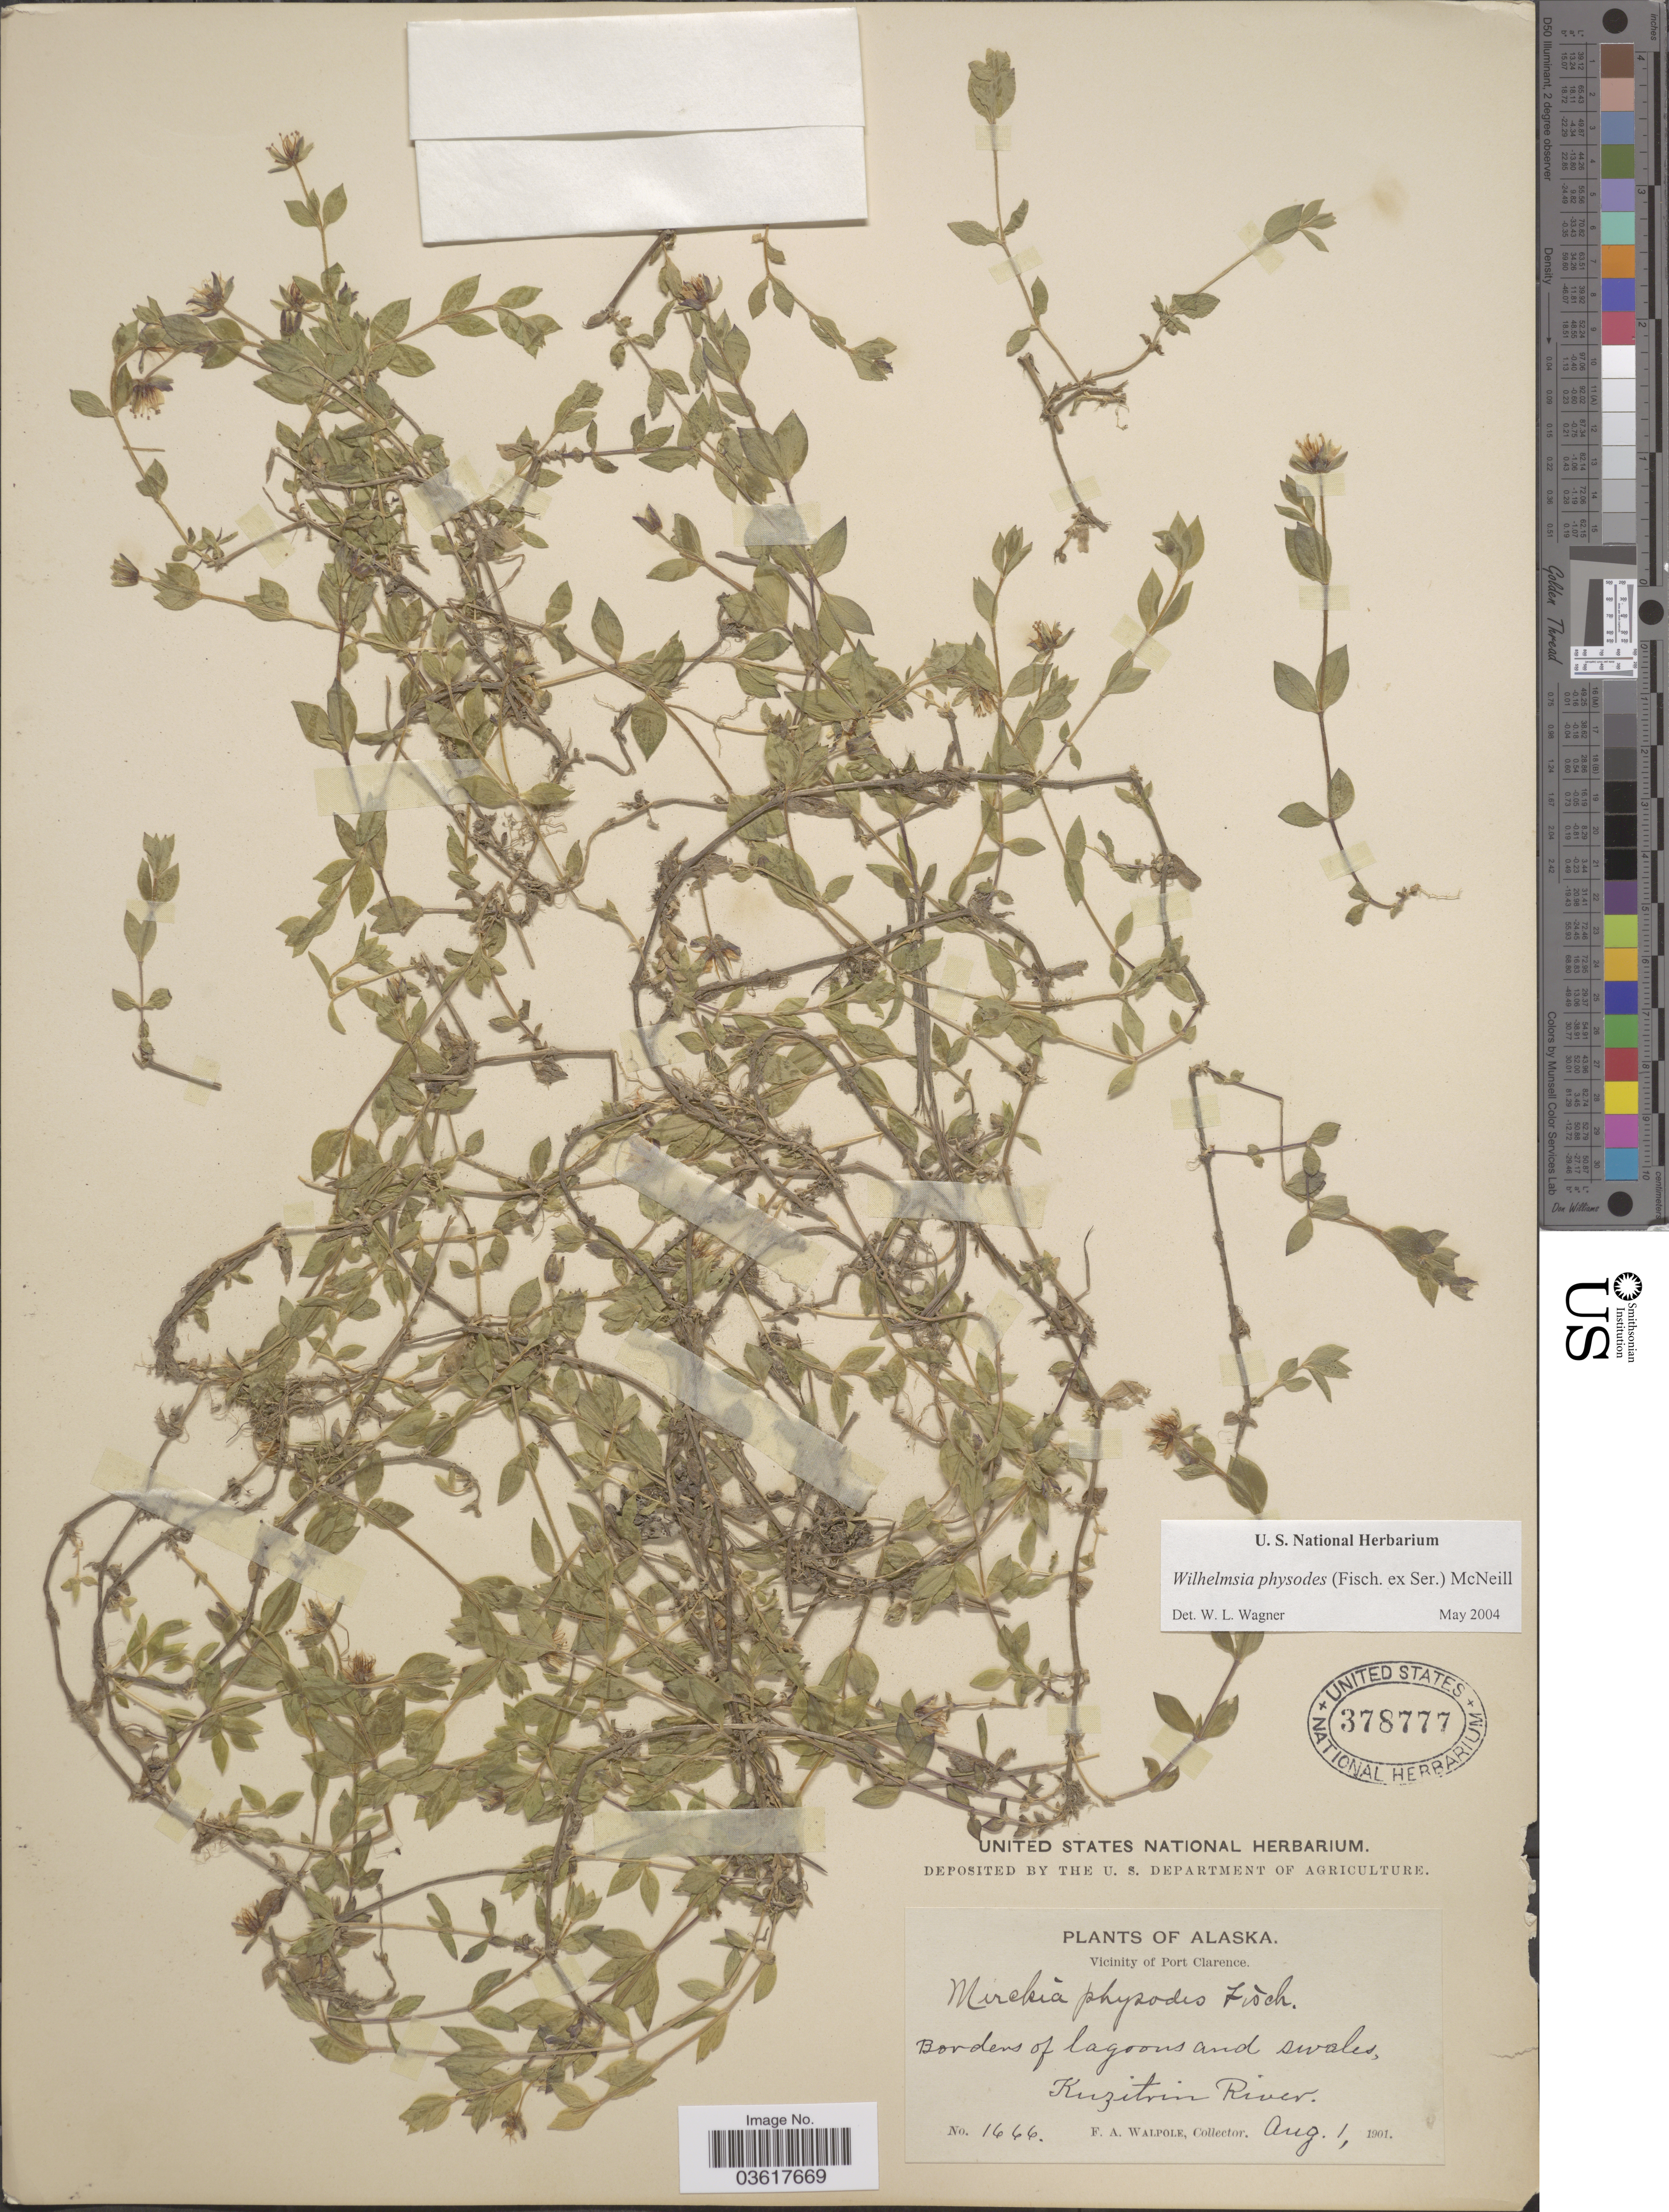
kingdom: Plantae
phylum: Tracheophyta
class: Magnoliopsida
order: Caryophyllales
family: Caryophyllaceae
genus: Wilhelmsia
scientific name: Wilhelmsia sp.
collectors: F. Walpole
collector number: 1666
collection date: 1901-08-01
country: United States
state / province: Alaska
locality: Vicinity of Port Clarence. Borders of lagoons and swales, Kuzitvin River.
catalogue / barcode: US 378777